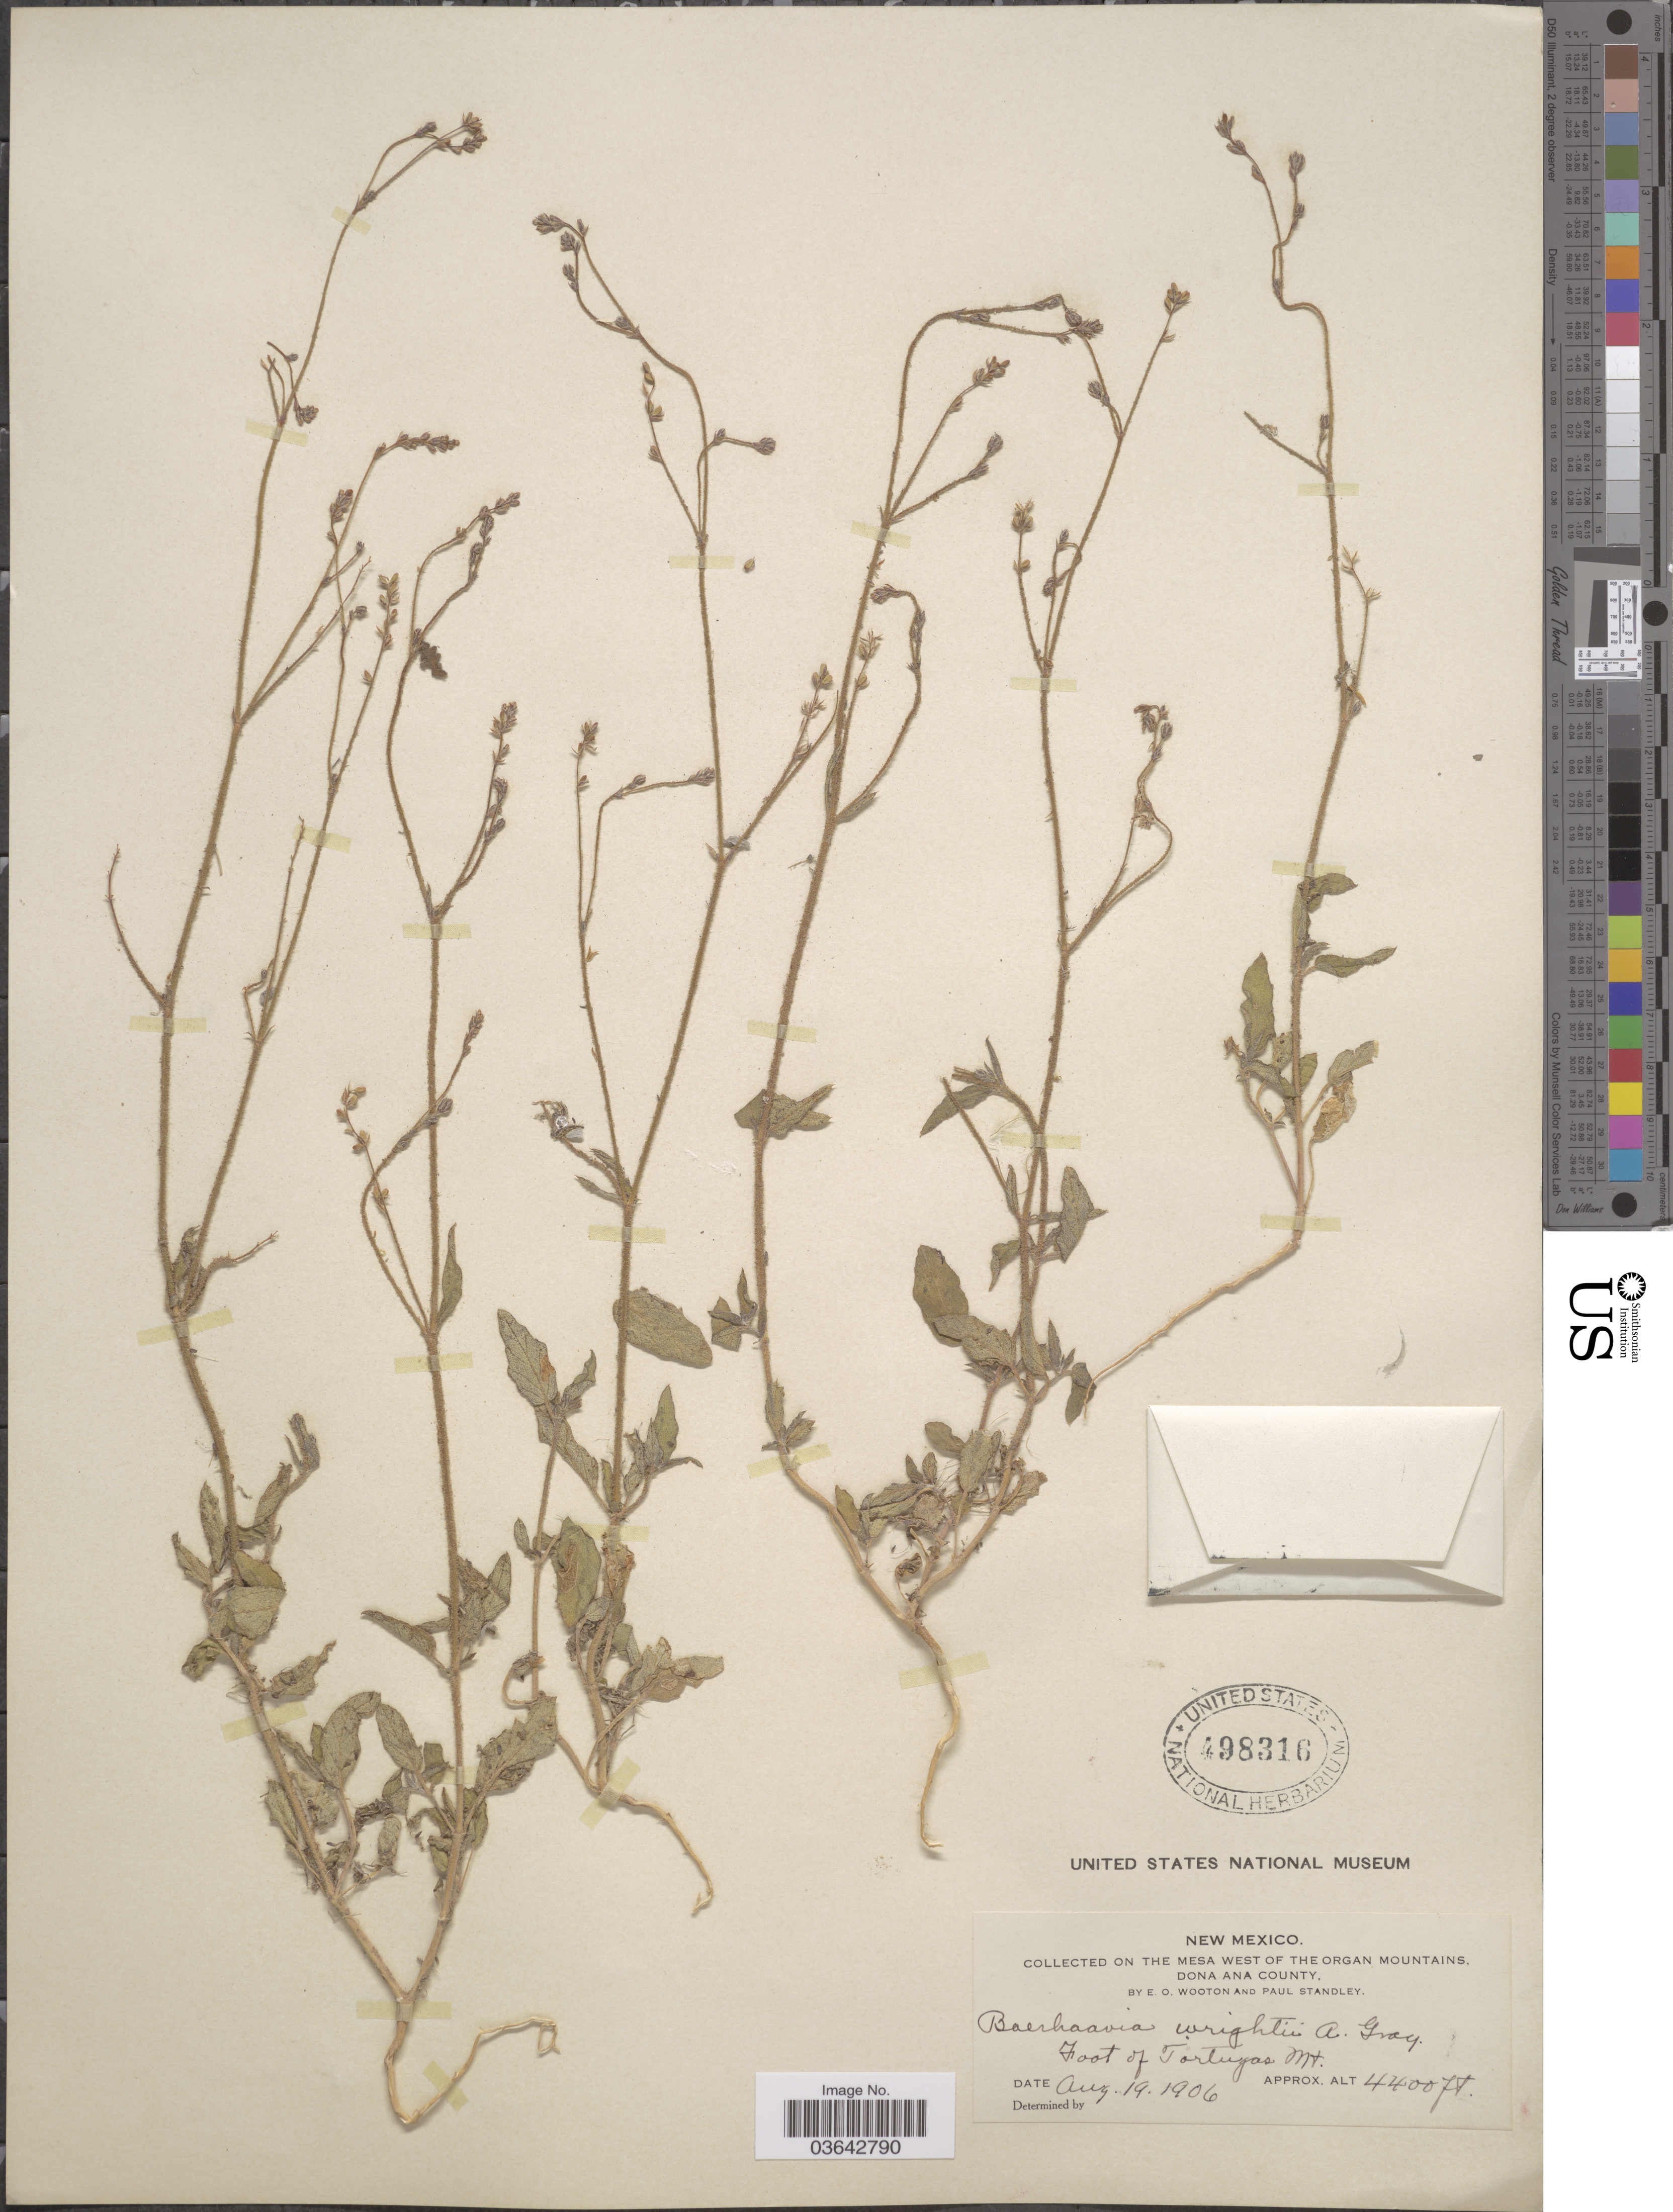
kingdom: Plantae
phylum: Tracheophyta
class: Magnoliopsida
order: Caryophyllales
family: Nyctaginaceae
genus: Boerhavia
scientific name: Boerhavia wrightii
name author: A. Gray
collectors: E. O. Wooton & P. C. Standley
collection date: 1906-08-19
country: United States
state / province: New Mexico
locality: The Mesa West of The Organ Mountains, Dona Ana County. Foot of Tortugas Mt.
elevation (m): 1341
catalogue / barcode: US 498316